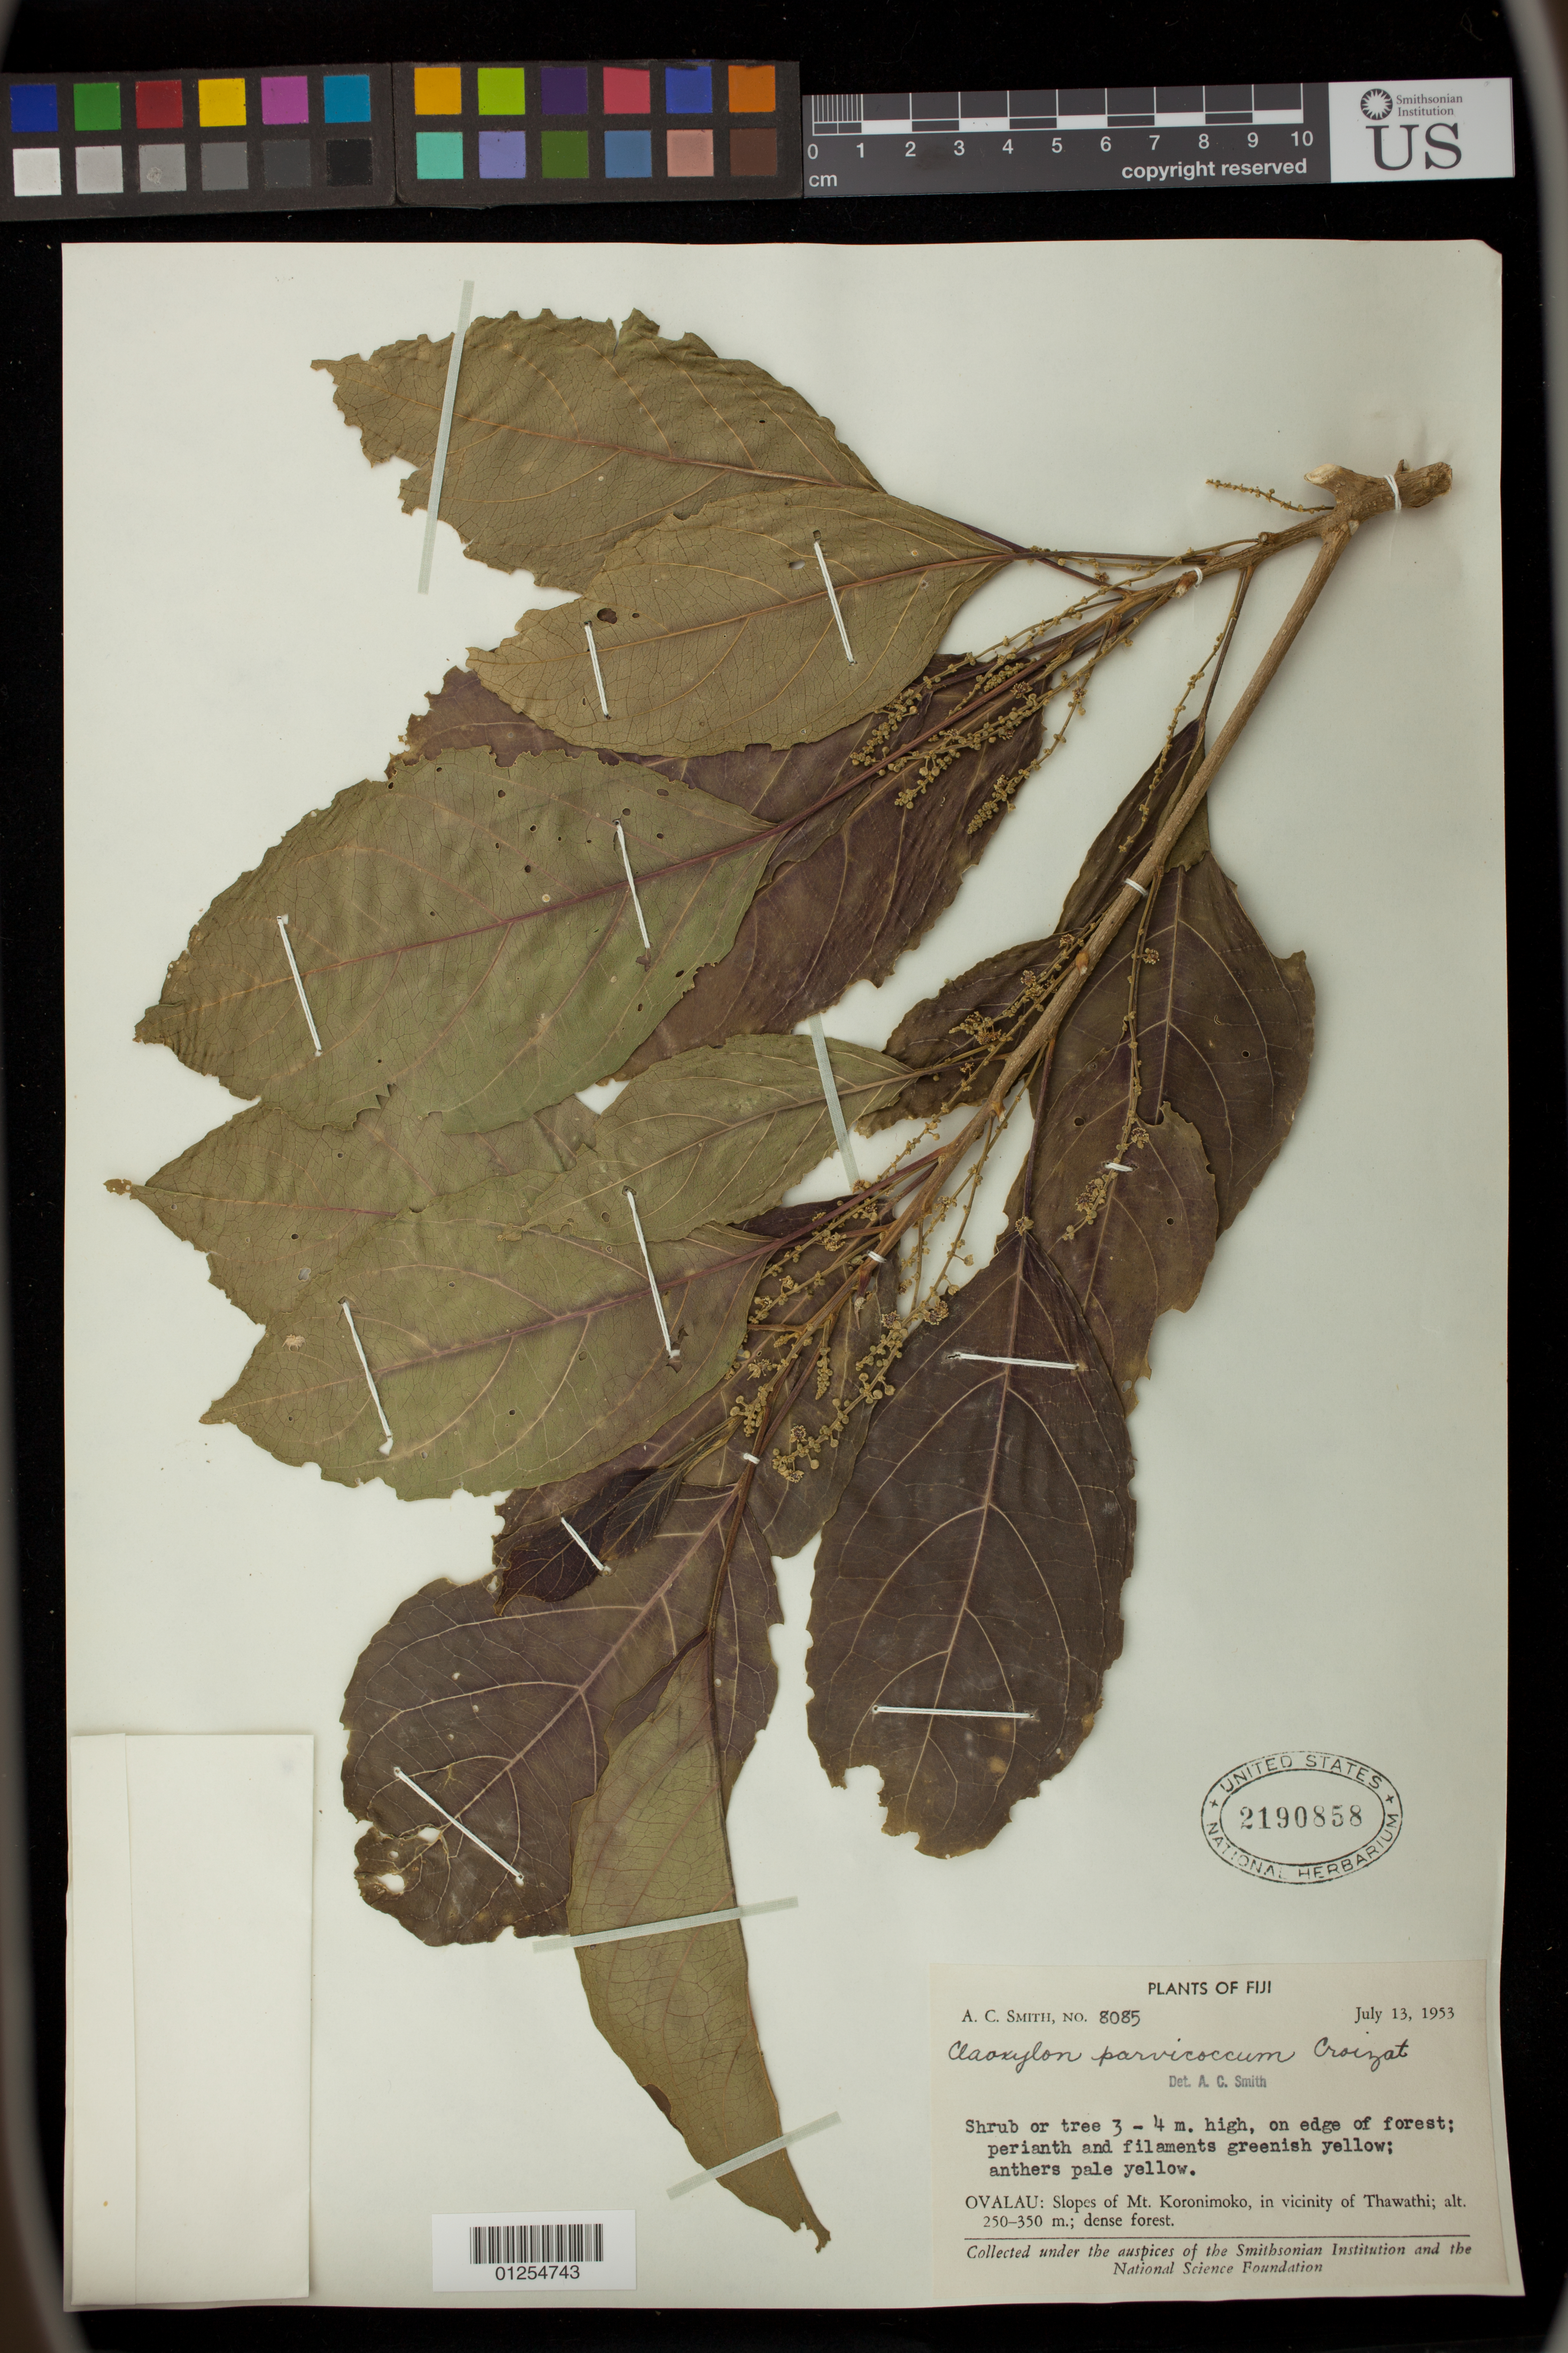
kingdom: Plantae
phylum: Tracheophyta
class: Magnoliopsida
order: Malpighiales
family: Euphorbiaceae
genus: Claoxylon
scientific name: Claoxylon parvicoccum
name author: Croizat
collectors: A. C. Smith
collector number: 8085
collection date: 1953-07-13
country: Fiji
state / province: Eastern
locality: Ovalau: Slopes of Mt. Koronimoko, in vicinity of Thawathi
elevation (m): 250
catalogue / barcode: US 2190858